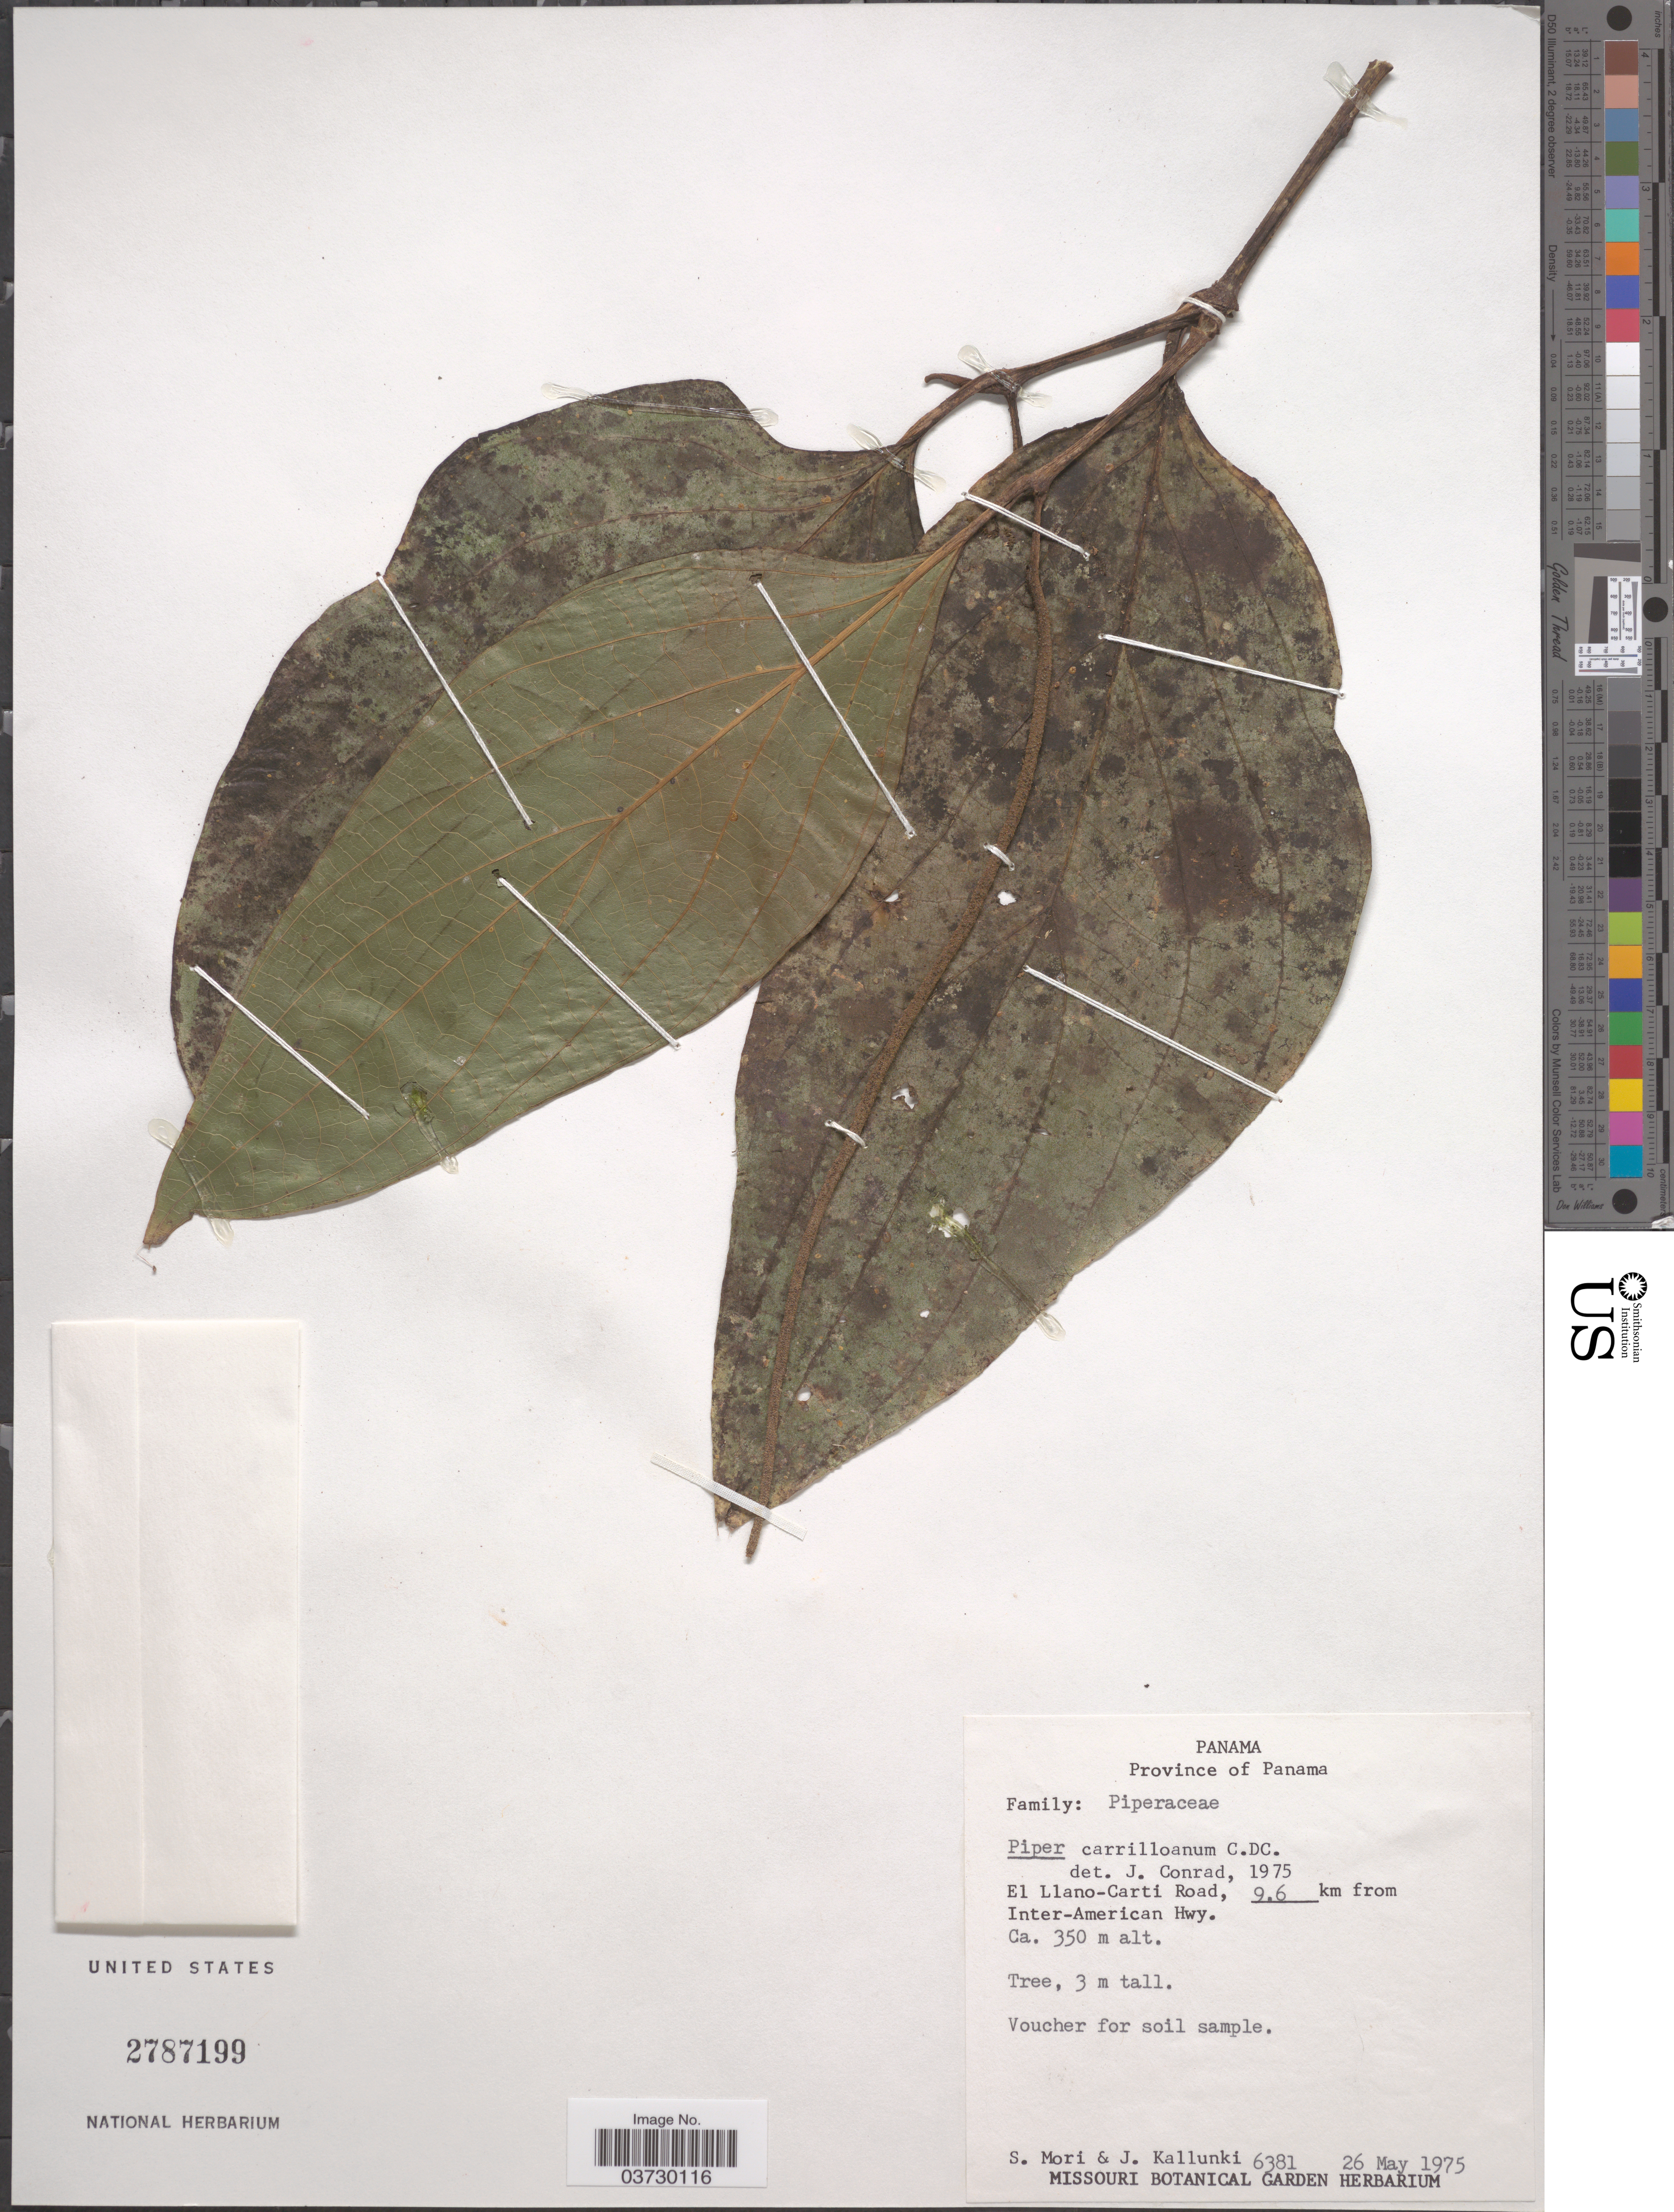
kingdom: Plantae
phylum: Tracheophyta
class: Magnoliopsida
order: Piperales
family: Piperaceae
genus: Piper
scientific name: Piper carrilloanum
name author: C. DC.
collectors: S. Mori & J. Kallunki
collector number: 6381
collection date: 1975-05-26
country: Panama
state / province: Panamá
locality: El Llano-Carti Road, 9.6 km from Inter-American Hwy.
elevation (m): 350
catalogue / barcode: US 2787199